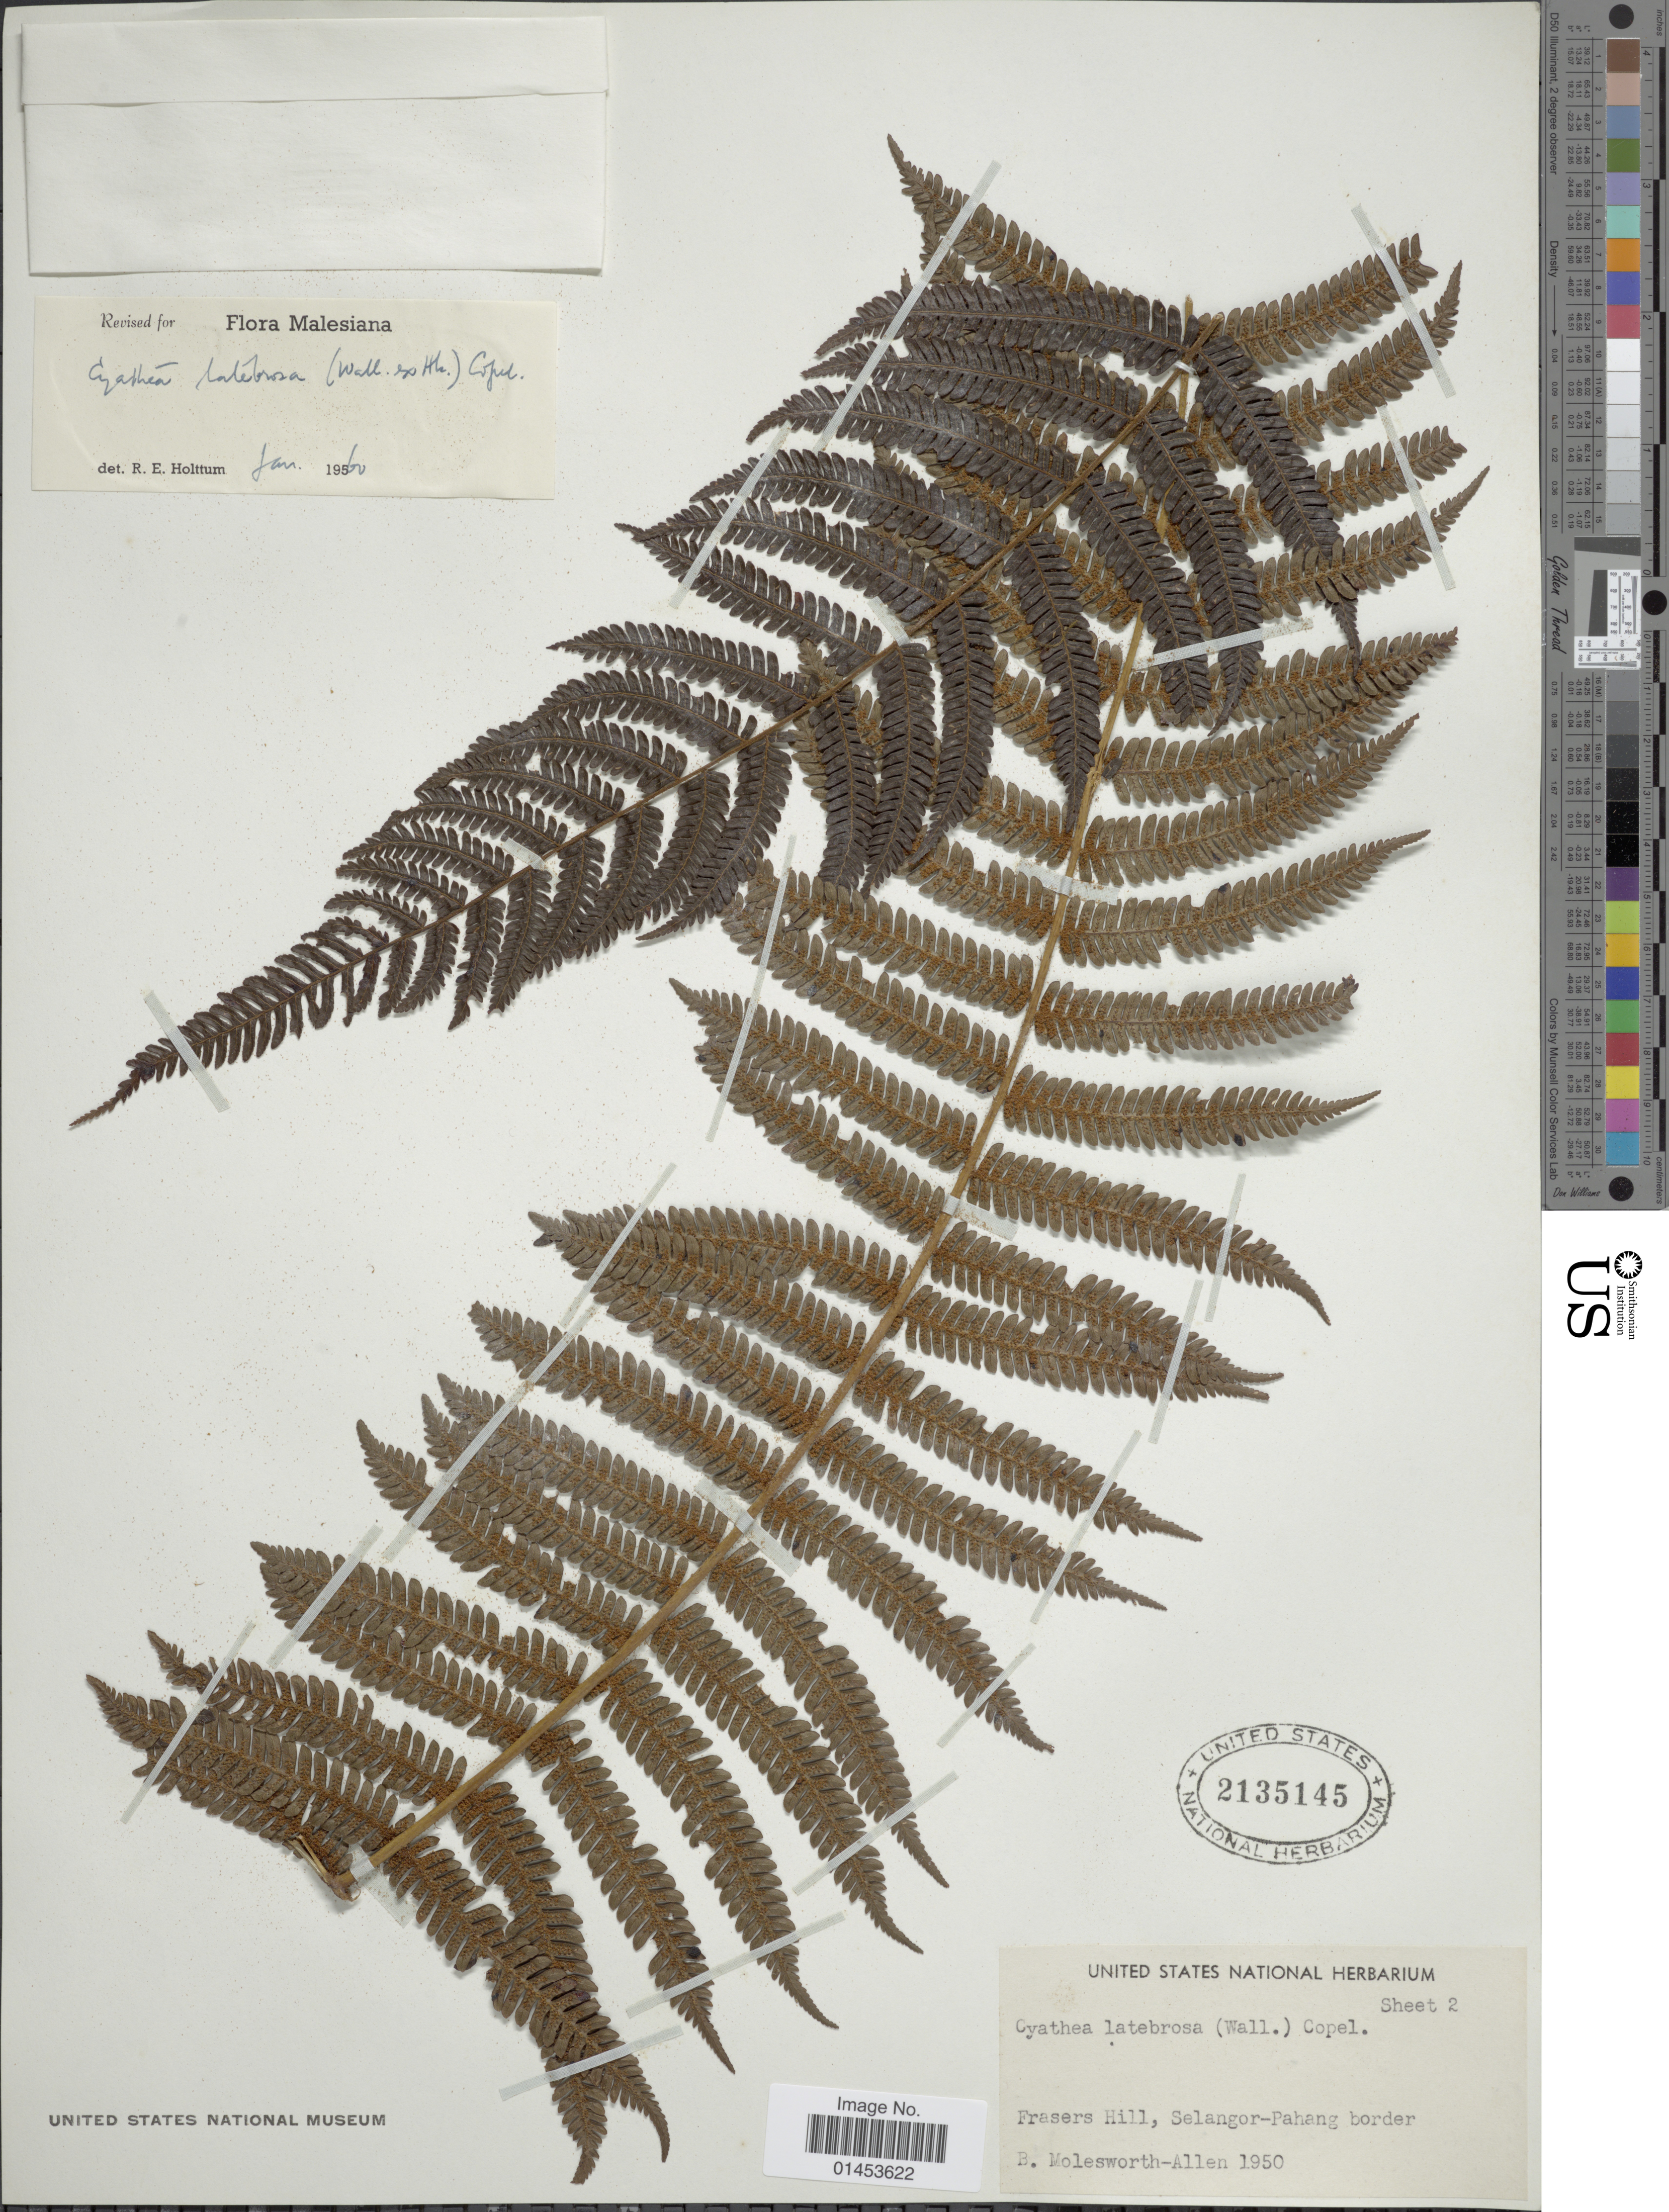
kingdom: Plantae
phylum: Tracheophyta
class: Polypodiopsida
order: Cyatheales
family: Cyatheaceae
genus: Cyathea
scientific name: Cyathea latebrosa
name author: (Wall. ex Hook.) Copel.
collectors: B. E. G. Molesworth-Allen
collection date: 1950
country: Malaysia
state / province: Pahang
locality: Frasers Hill, Selangor-Pahang border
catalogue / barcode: US 2135145